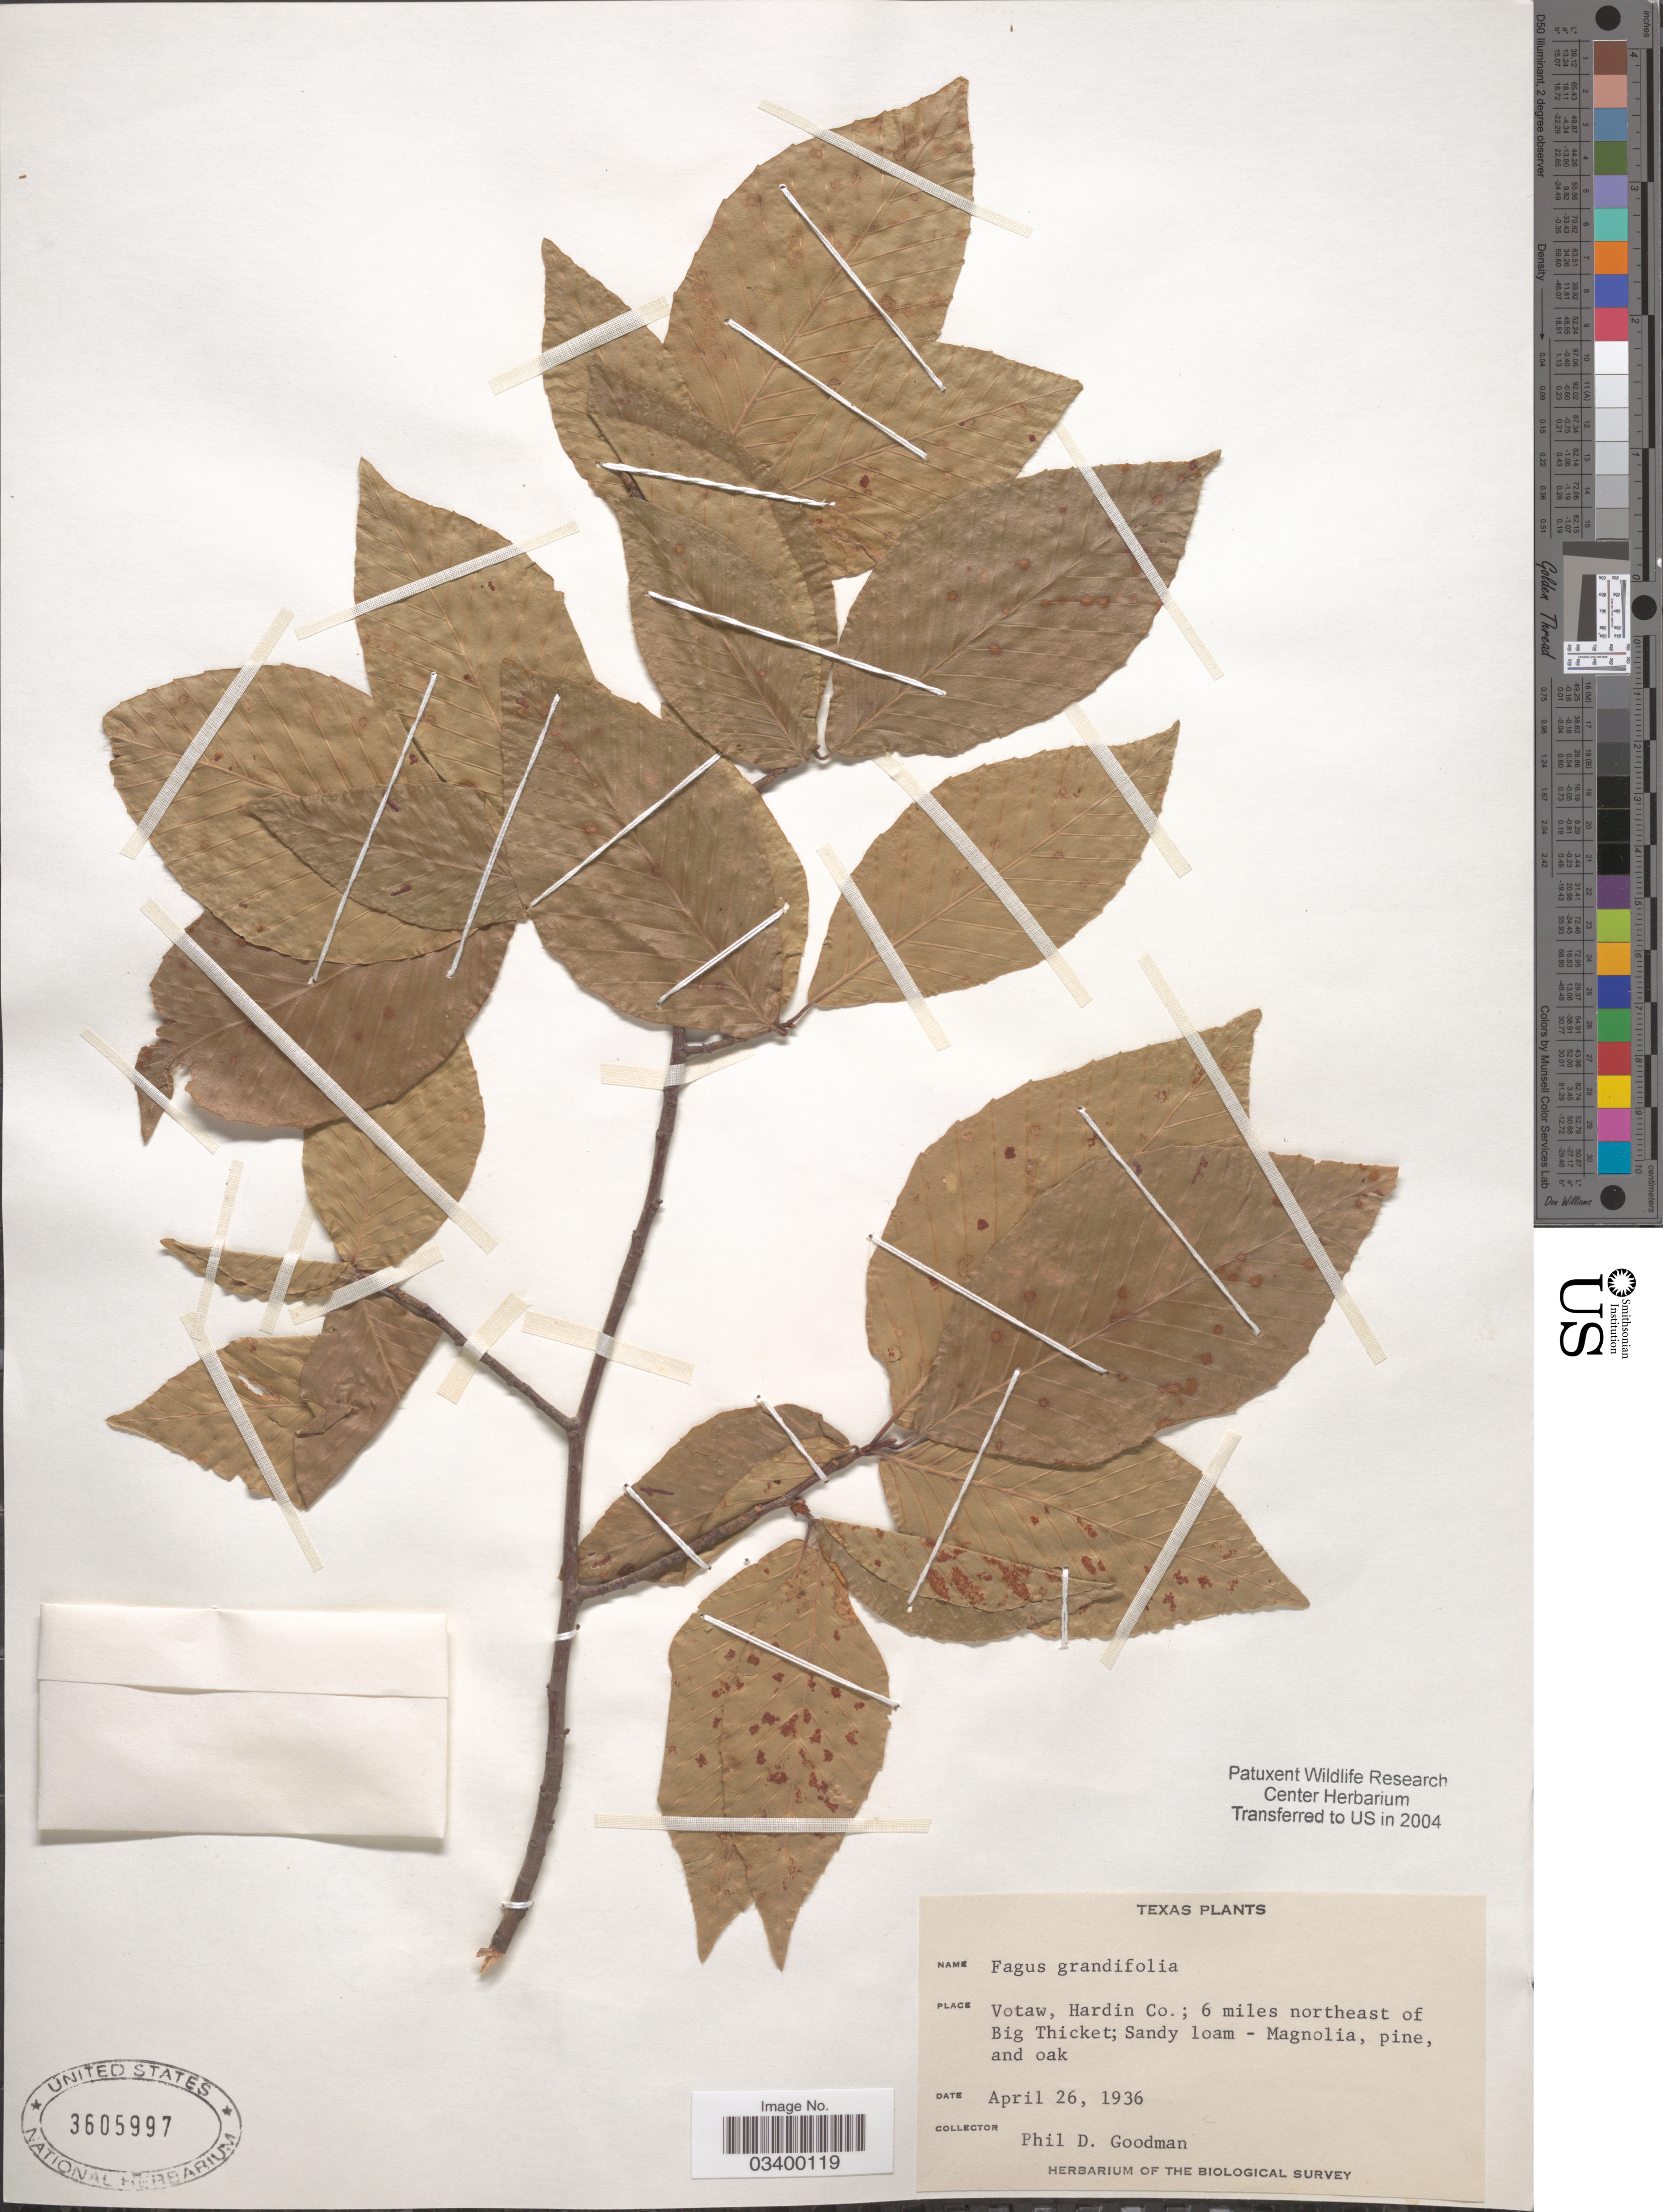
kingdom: Plantae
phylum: Tracheophyta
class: Magnoliopsida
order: Fagales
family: Fagaceae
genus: Fagus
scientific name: Fagus grandifolia subsp. caroliniana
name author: (Loudon) Fernald & Rehder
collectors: P. Goodrum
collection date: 1936-04-26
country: United States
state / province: Texas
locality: Votaw, Hardin Co.; 6 miles northeast of Big Thicket.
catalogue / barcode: US 3605997